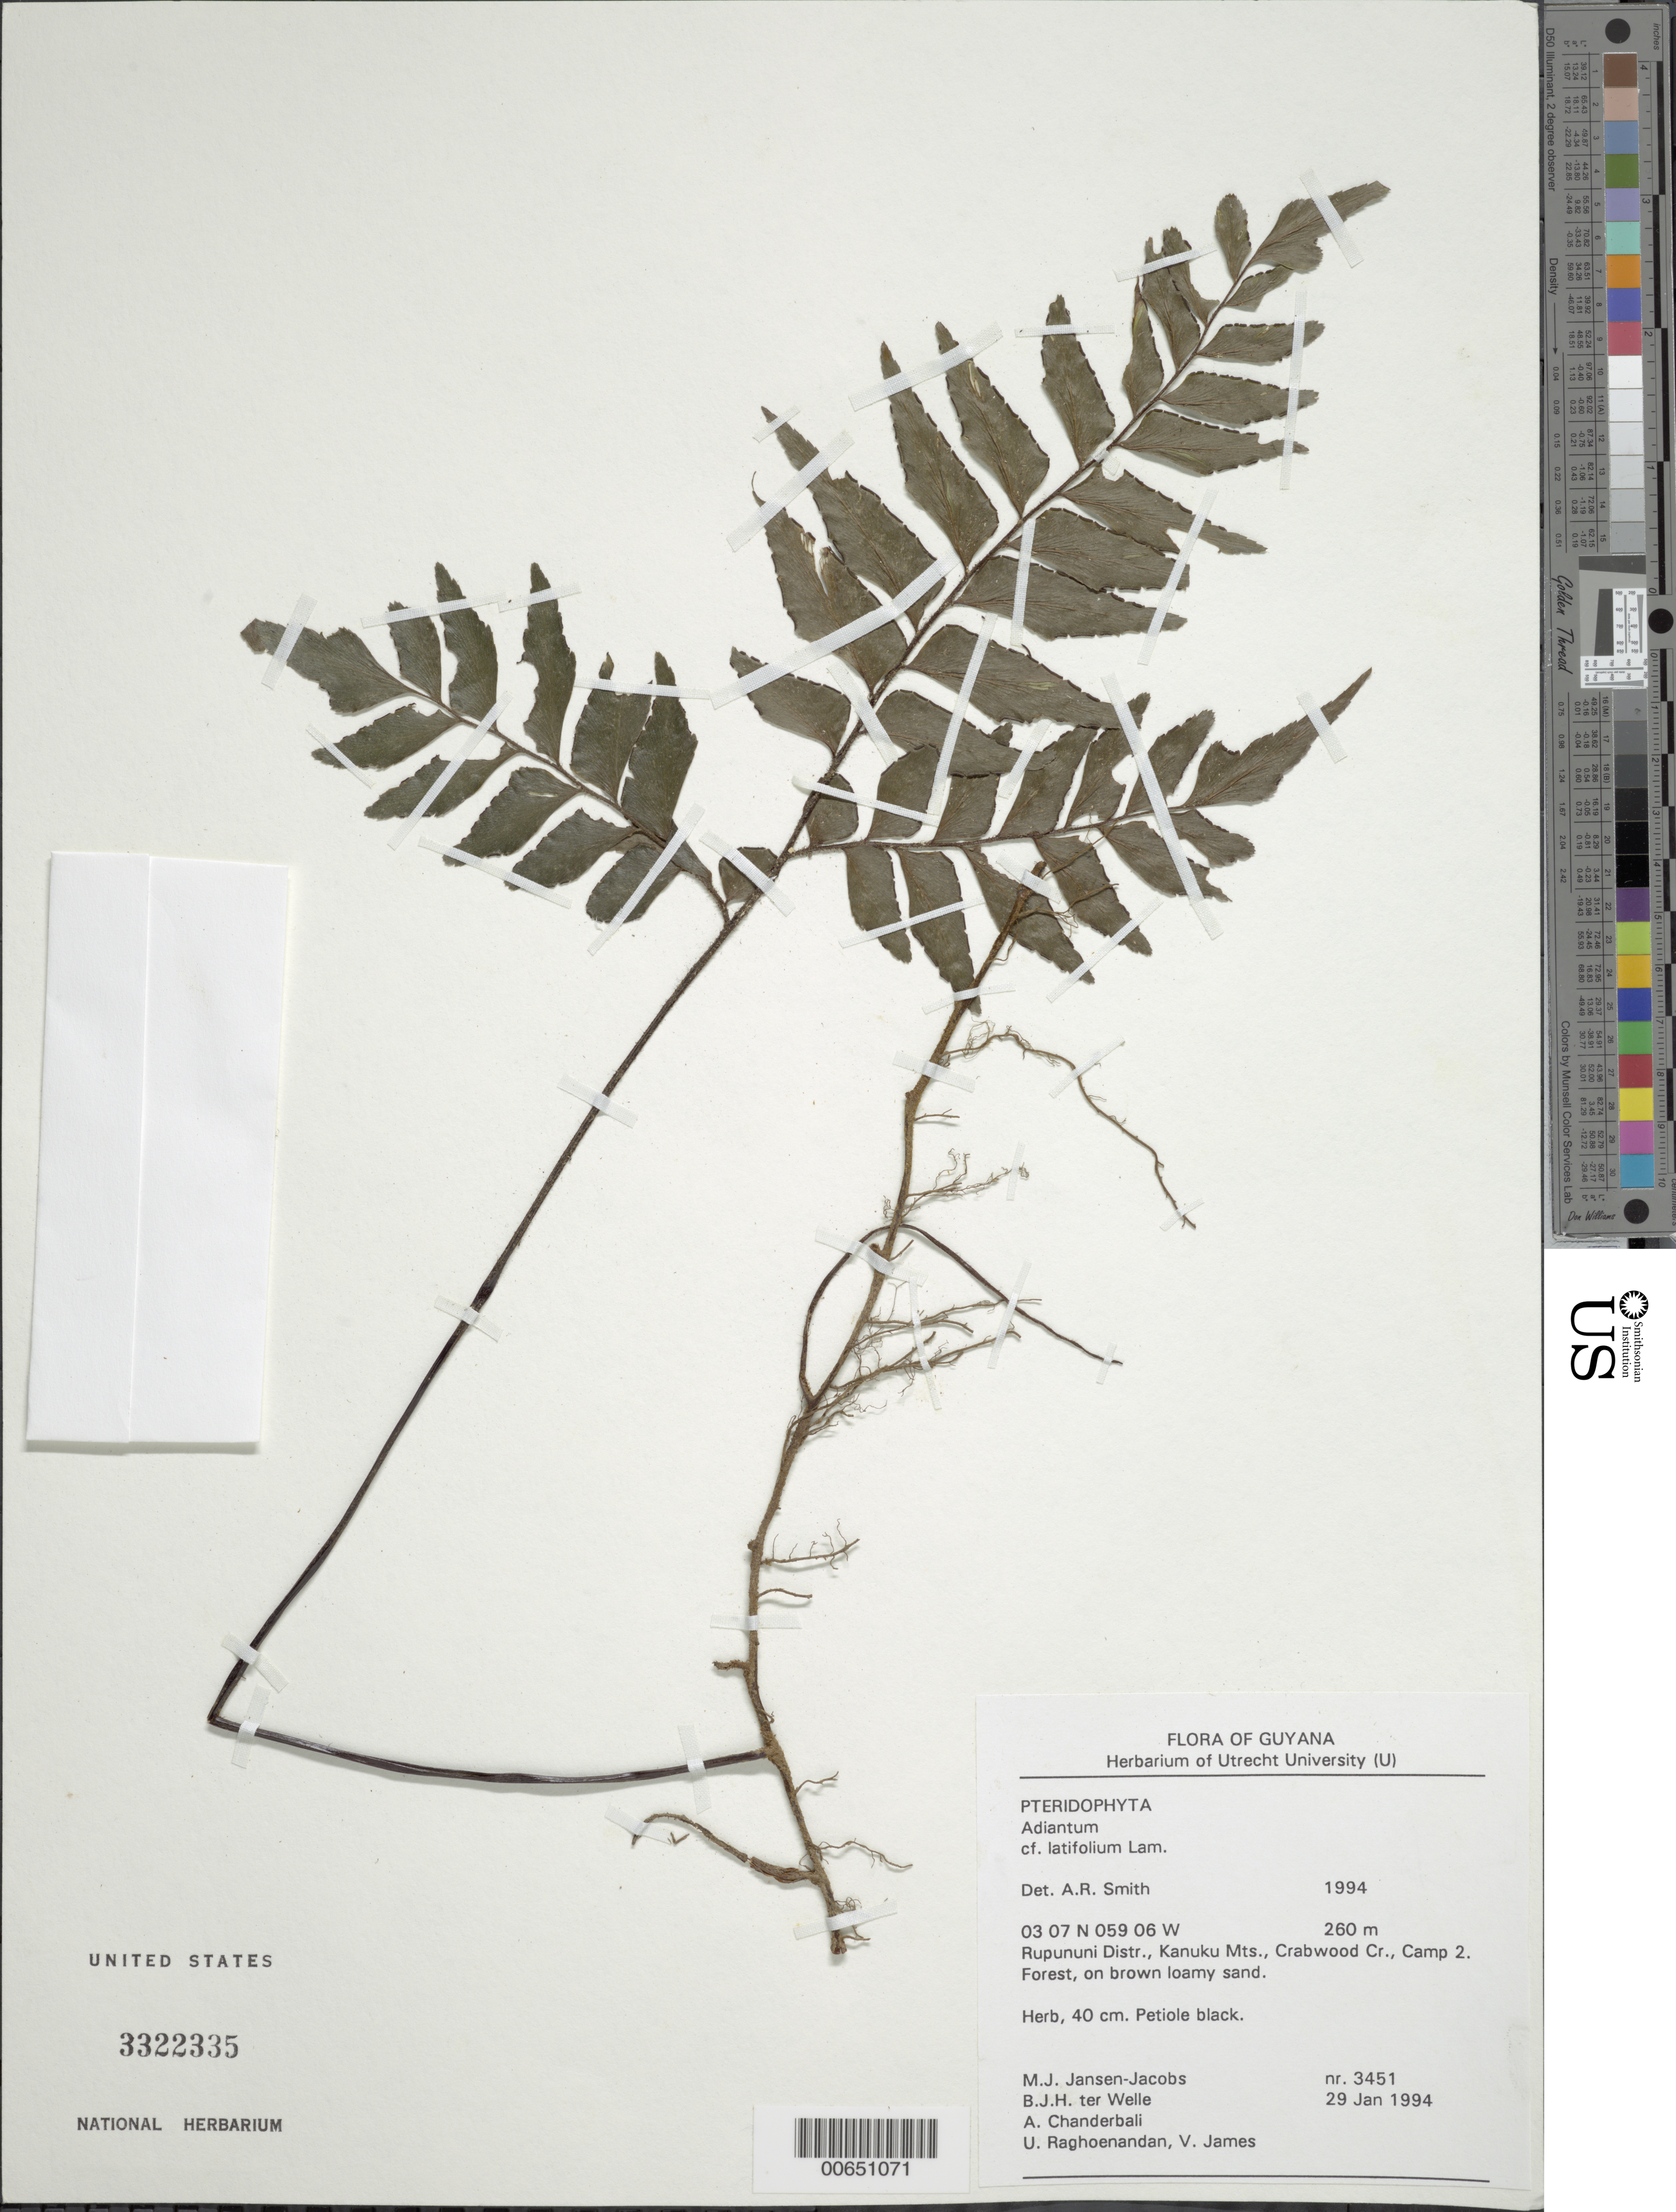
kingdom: Plantae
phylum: Tracheophyta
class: Polypodiopsida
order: Polypodiales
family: Pteridaceae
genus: Adiantum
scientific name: Adiantum argutum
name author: Splitg.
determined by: McKee, G. S., (US), NMNH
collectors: M. J. Jansen-Jacobs, B. Welle, A. S. Chanderbali, U. Raghoenandan & V. James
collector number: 3451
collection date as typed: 29-Jan-94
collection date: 1994-01-29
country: Guyana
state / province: U. Takutu-U. Essequibo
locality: Crabwood Cr., Camp 2, Kanuku Mts., Rupununi District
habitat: Forest, on brown loamy sand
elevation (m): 260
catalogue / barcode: US 3322335